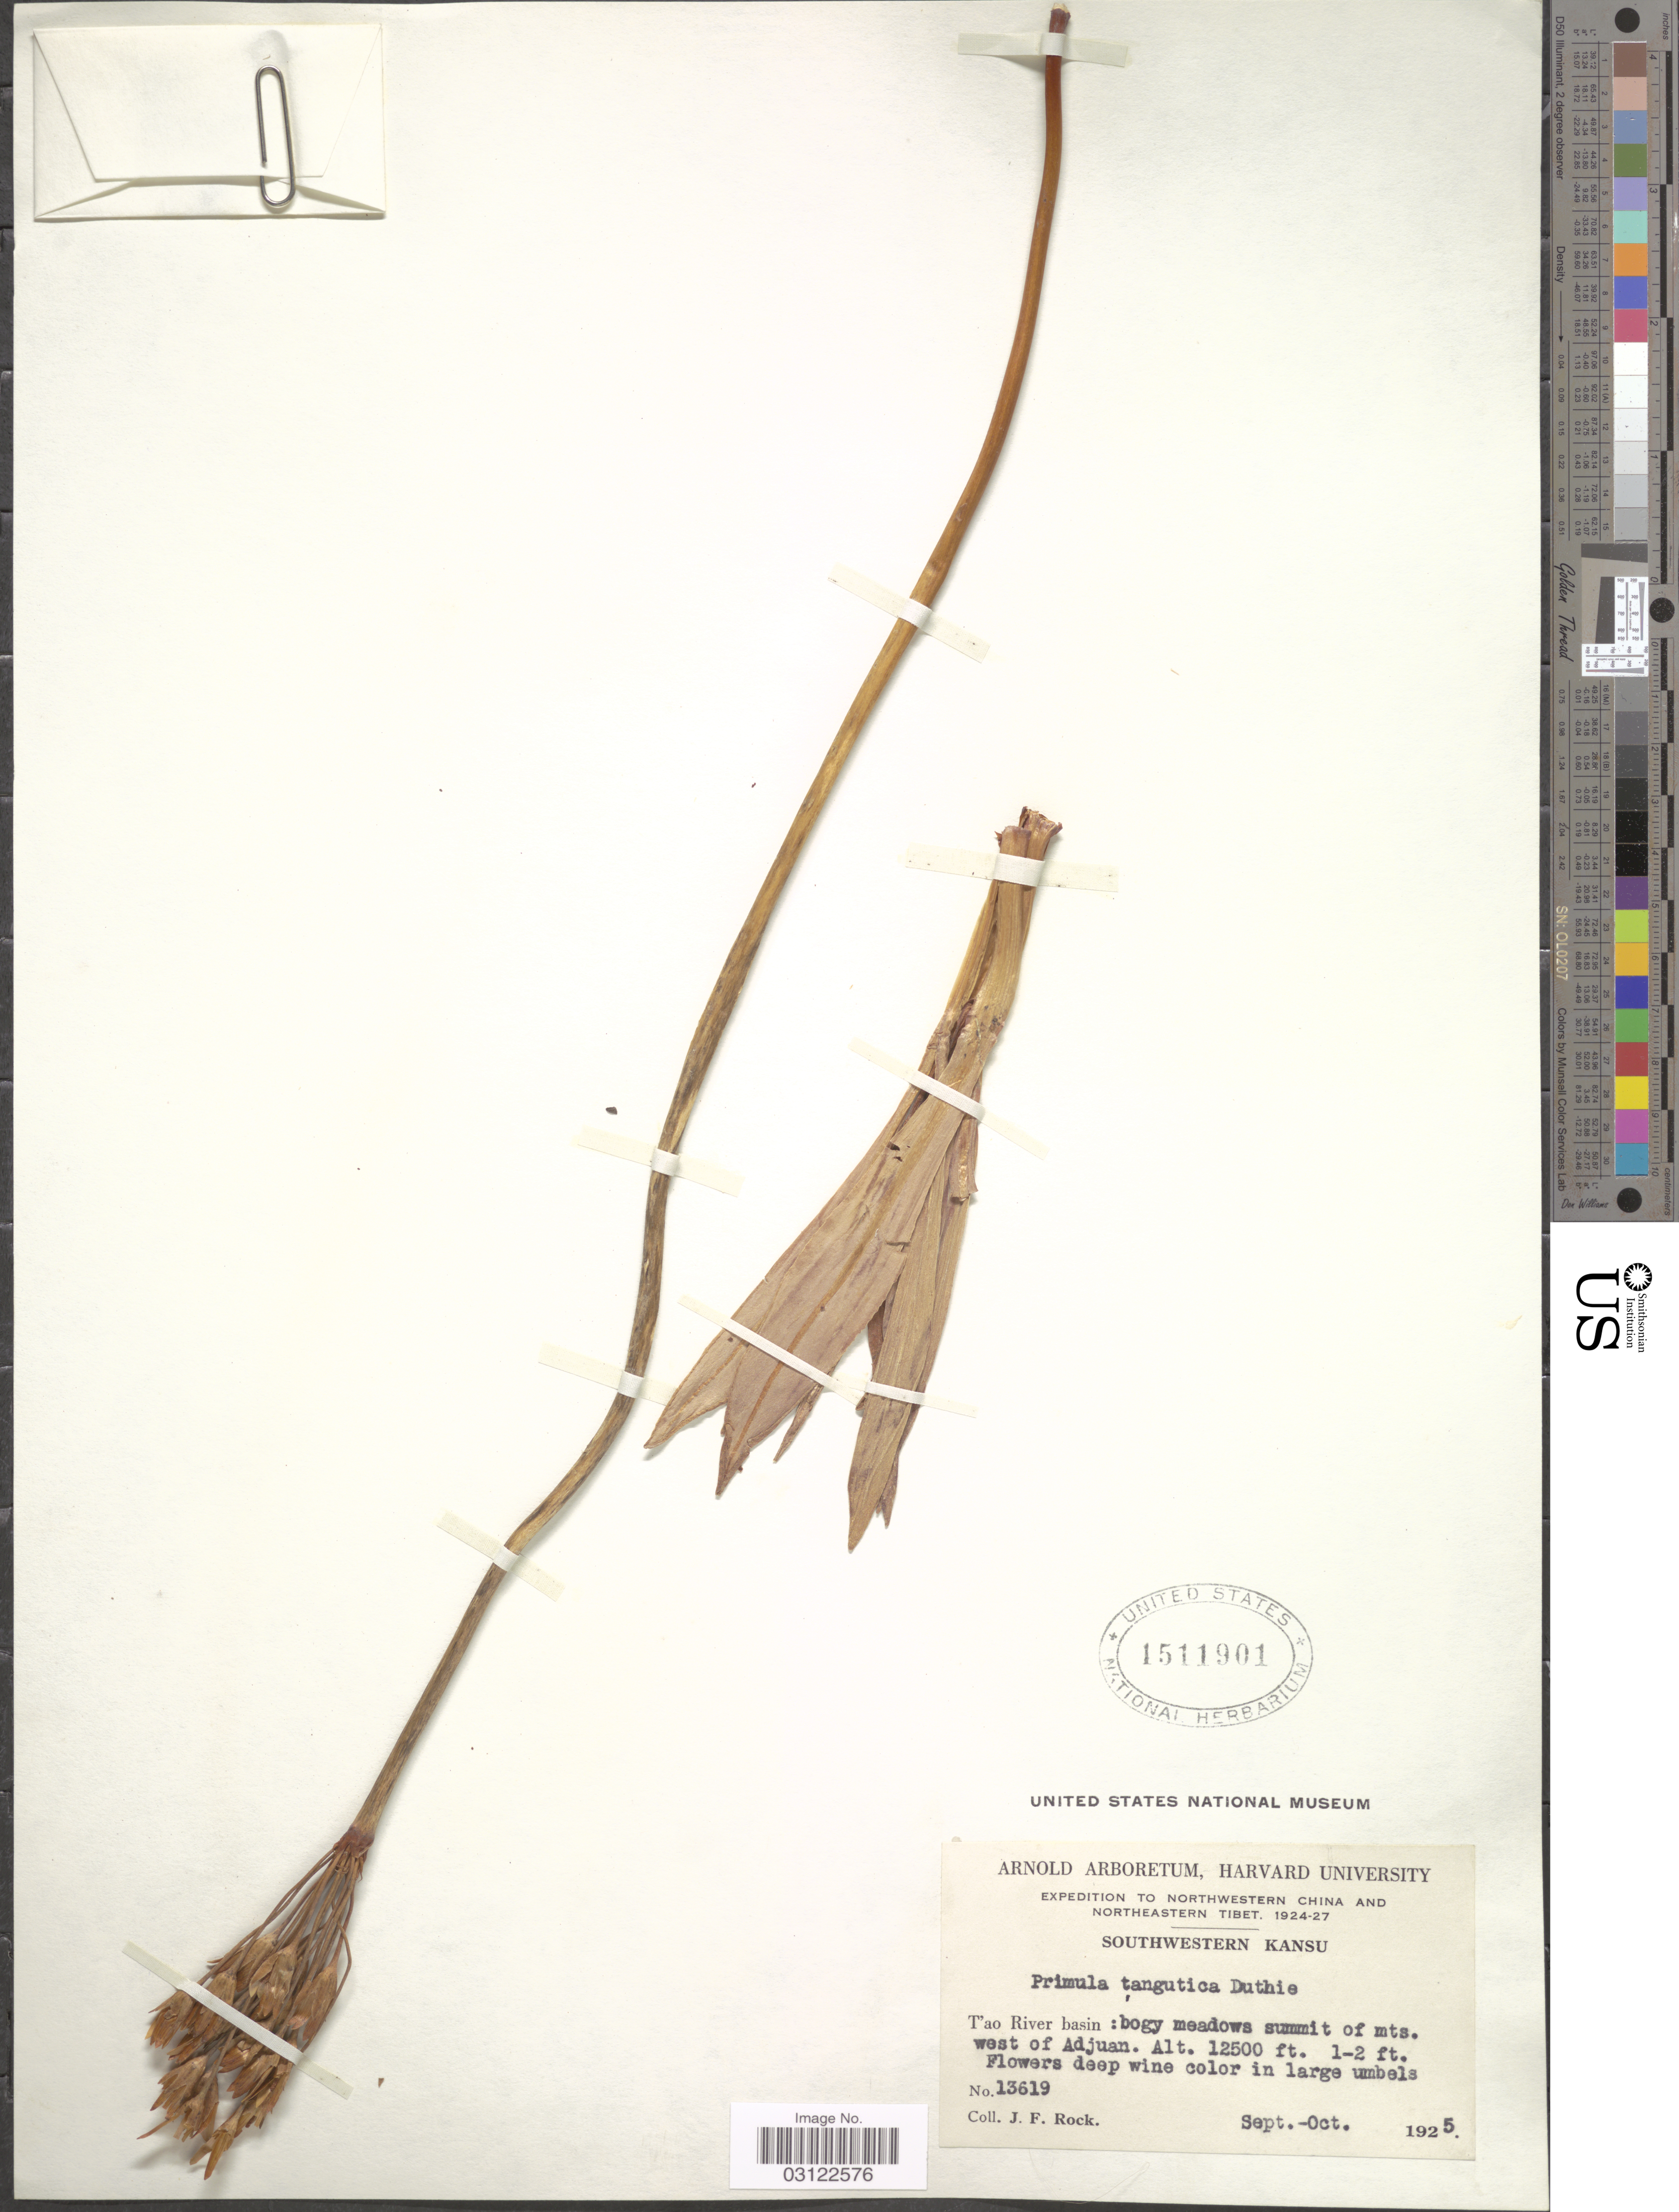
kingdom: Plantae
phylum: Tracheophyta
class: Magnoliopsida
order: Ericales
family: Primulaceae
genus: Primula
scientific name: Primula tangutica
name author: Duthie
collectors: J. Rock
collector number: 13619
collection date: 1925-09/1925-10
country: China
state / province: Gansu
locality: Northwestern China and Northeastern Tibet. Southwestern Kansu. T'ao River basin: bogy meadows summit of mts. west of Adjuan.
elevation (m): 3810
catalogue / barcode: US 1511901